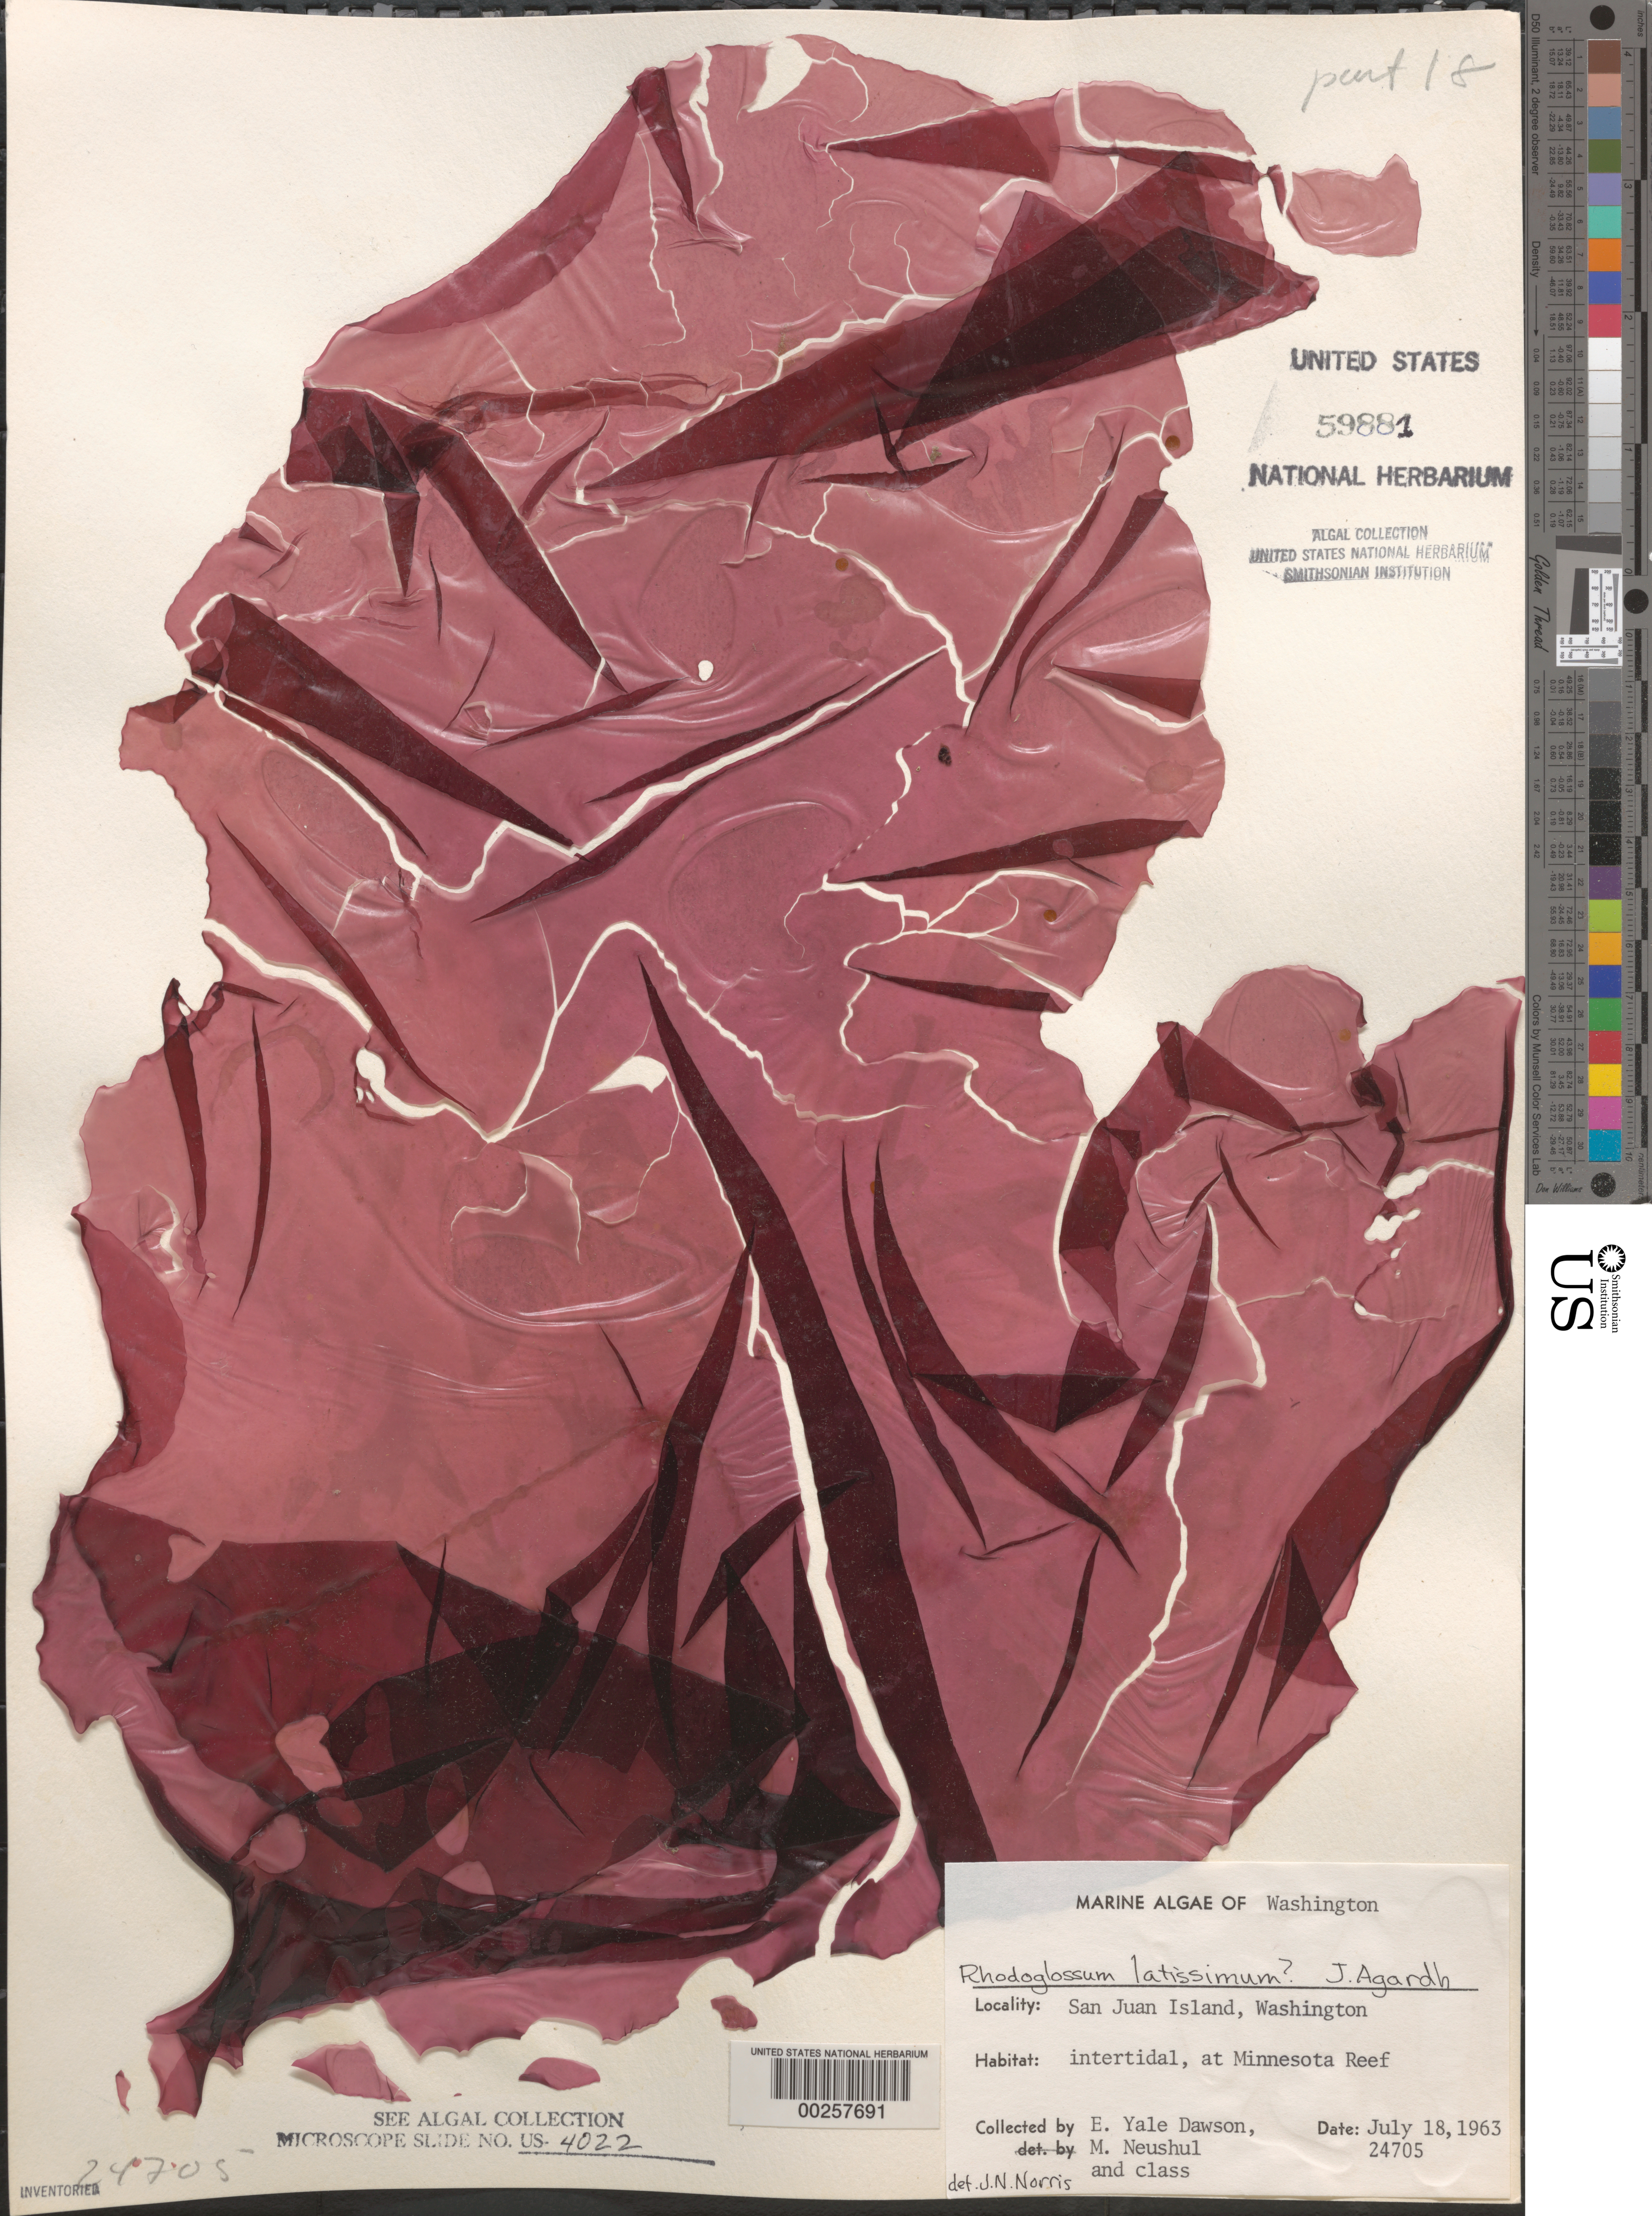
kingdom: Plantae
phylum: Rhodophyta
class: Florideophyceae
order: Gigartinales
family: Gigartinaceae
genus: Iridaea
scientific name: Iridaea latissima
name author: (Hooker f. & Harv.) Grunow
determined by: Algae name updating Project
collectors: E. Y. Dawson, M. Neushul & Algae Class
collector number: EYD 24705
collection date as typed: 18 Jul 1963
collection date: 1963-07-18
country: United States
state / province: Washington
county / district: San Juan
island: San Juan Island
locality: Minnesota Reef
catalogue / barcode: US 59881